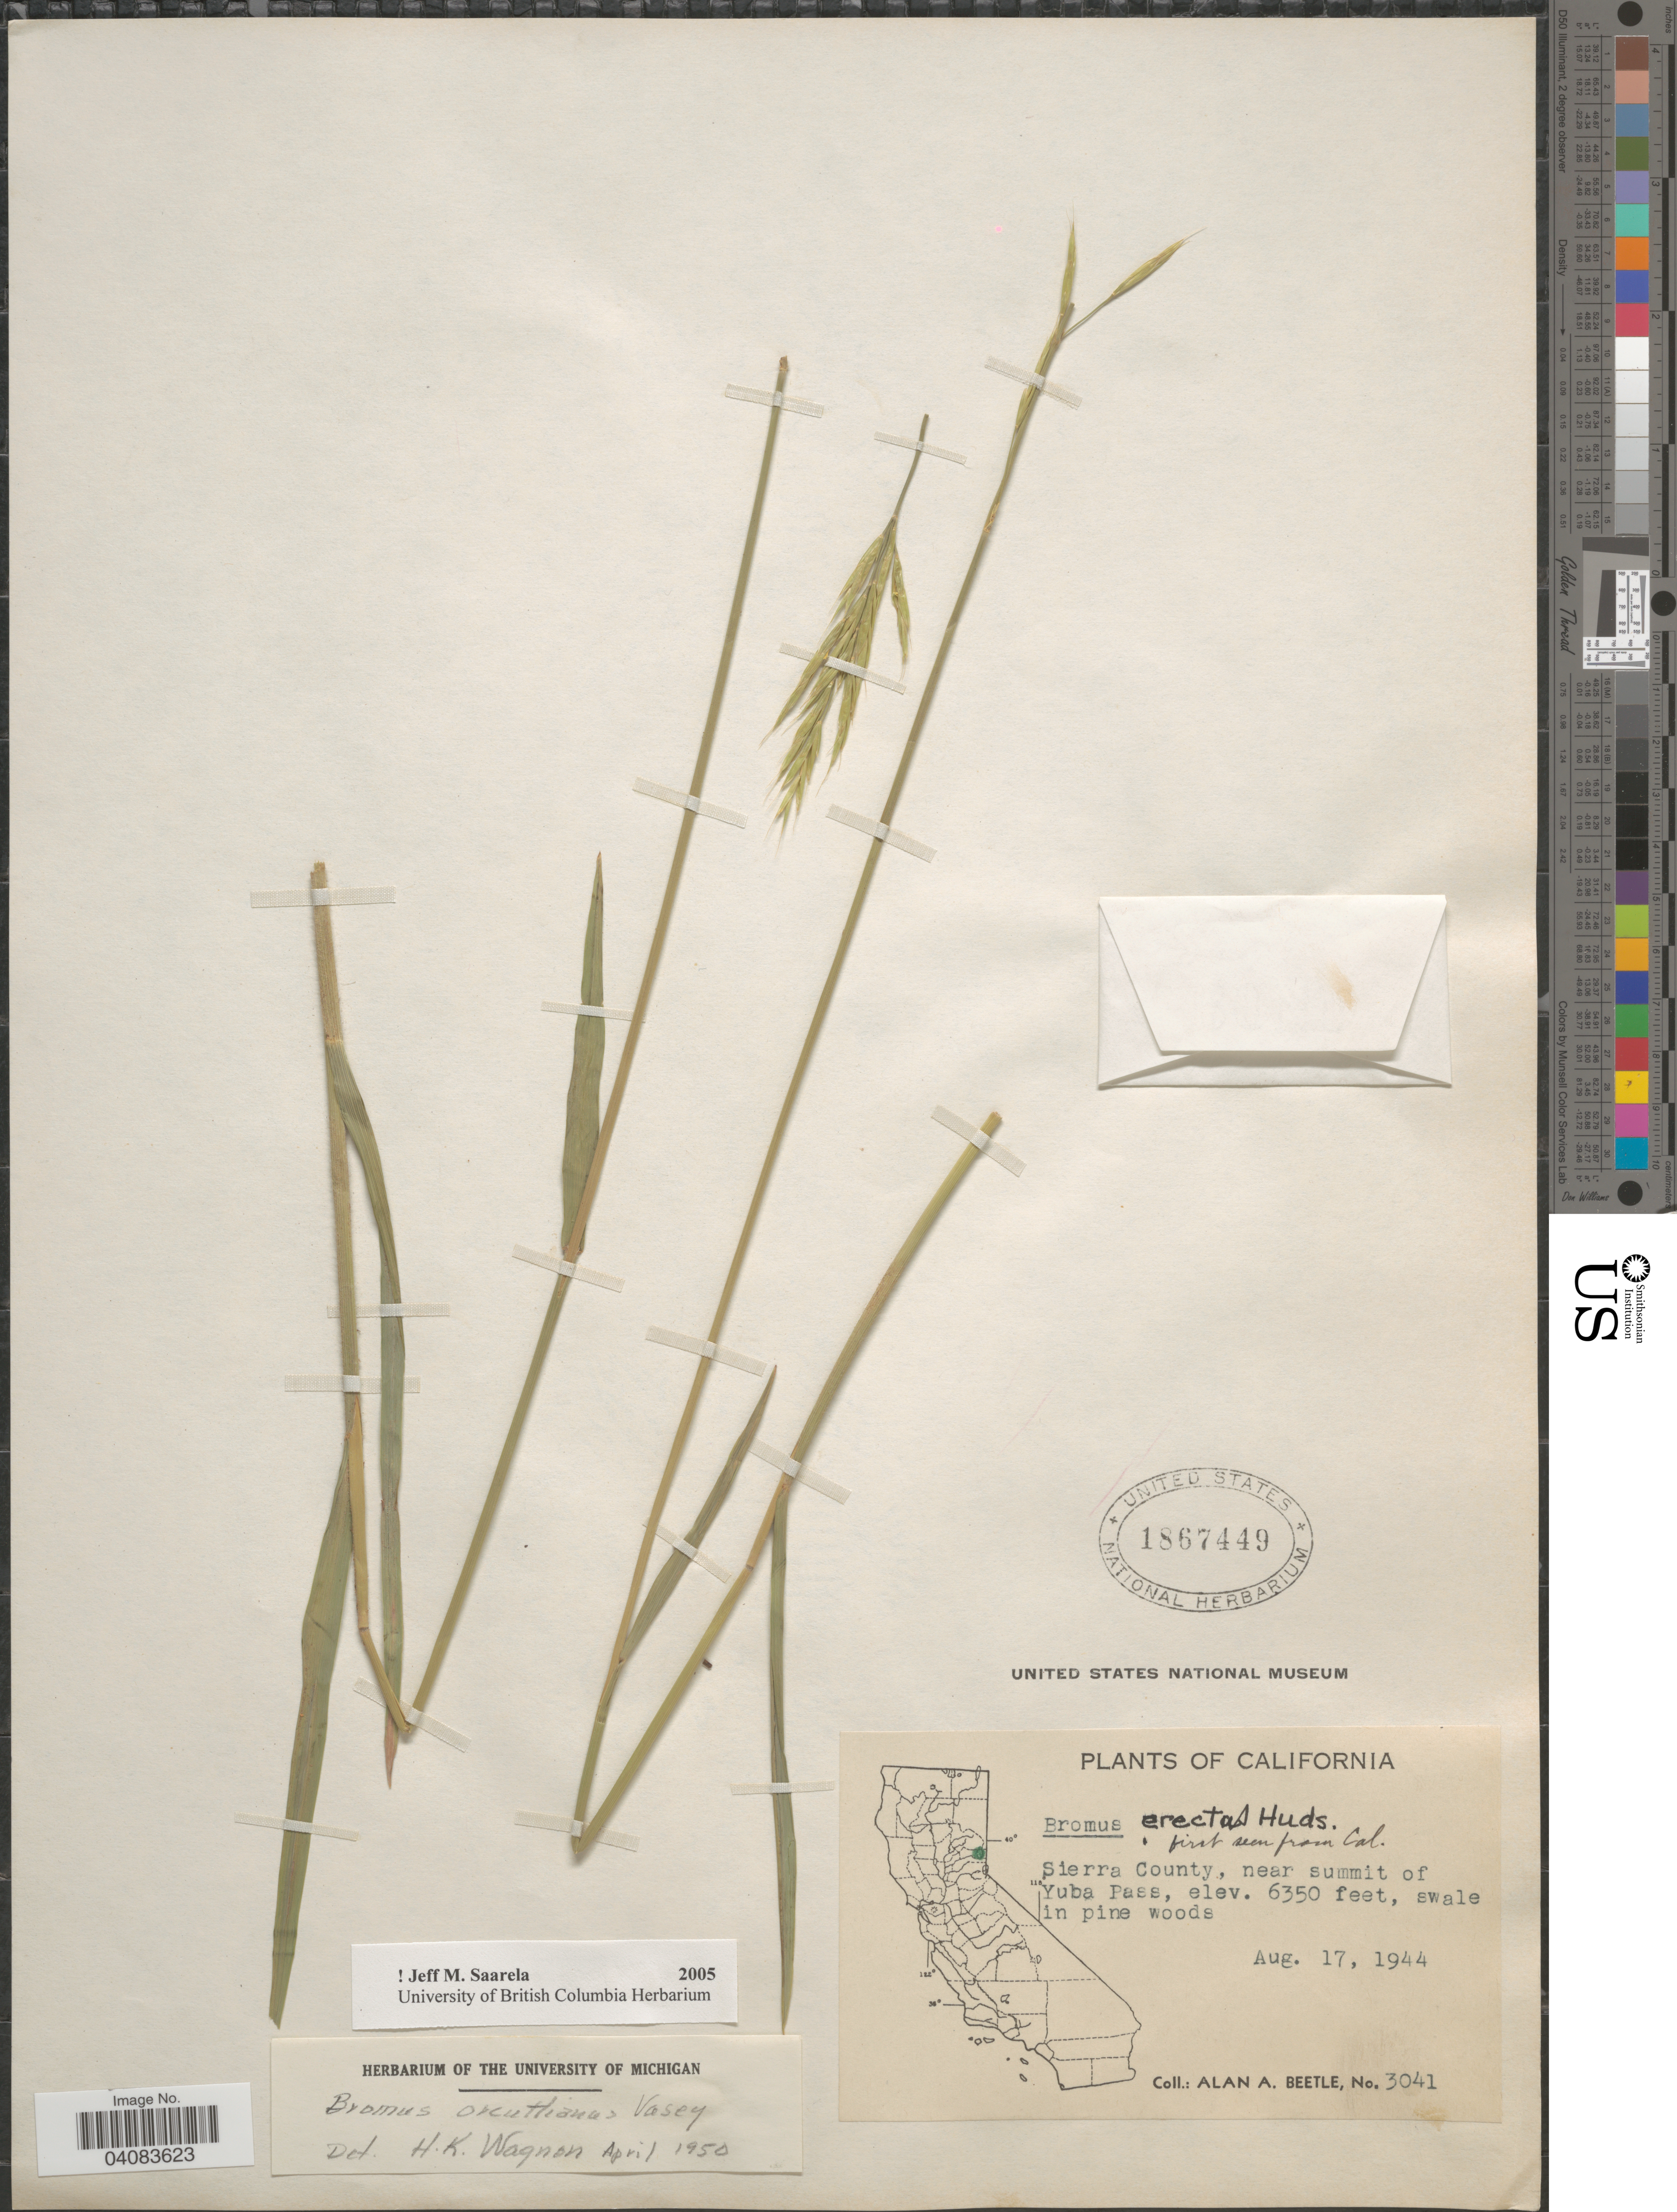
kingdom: Plantae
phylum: Tracheophyta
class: Liliopsida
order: Poales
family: Poaceae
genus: Bromus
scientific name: Bromus orcuttianus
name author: Vasey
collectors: A. A. Beetle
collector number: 3041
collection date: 1944-08-17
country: United States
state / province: California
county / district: Sierra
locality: Sierra County, near summit of Yuba Pass.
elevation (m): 1935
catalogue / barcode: US 1867449